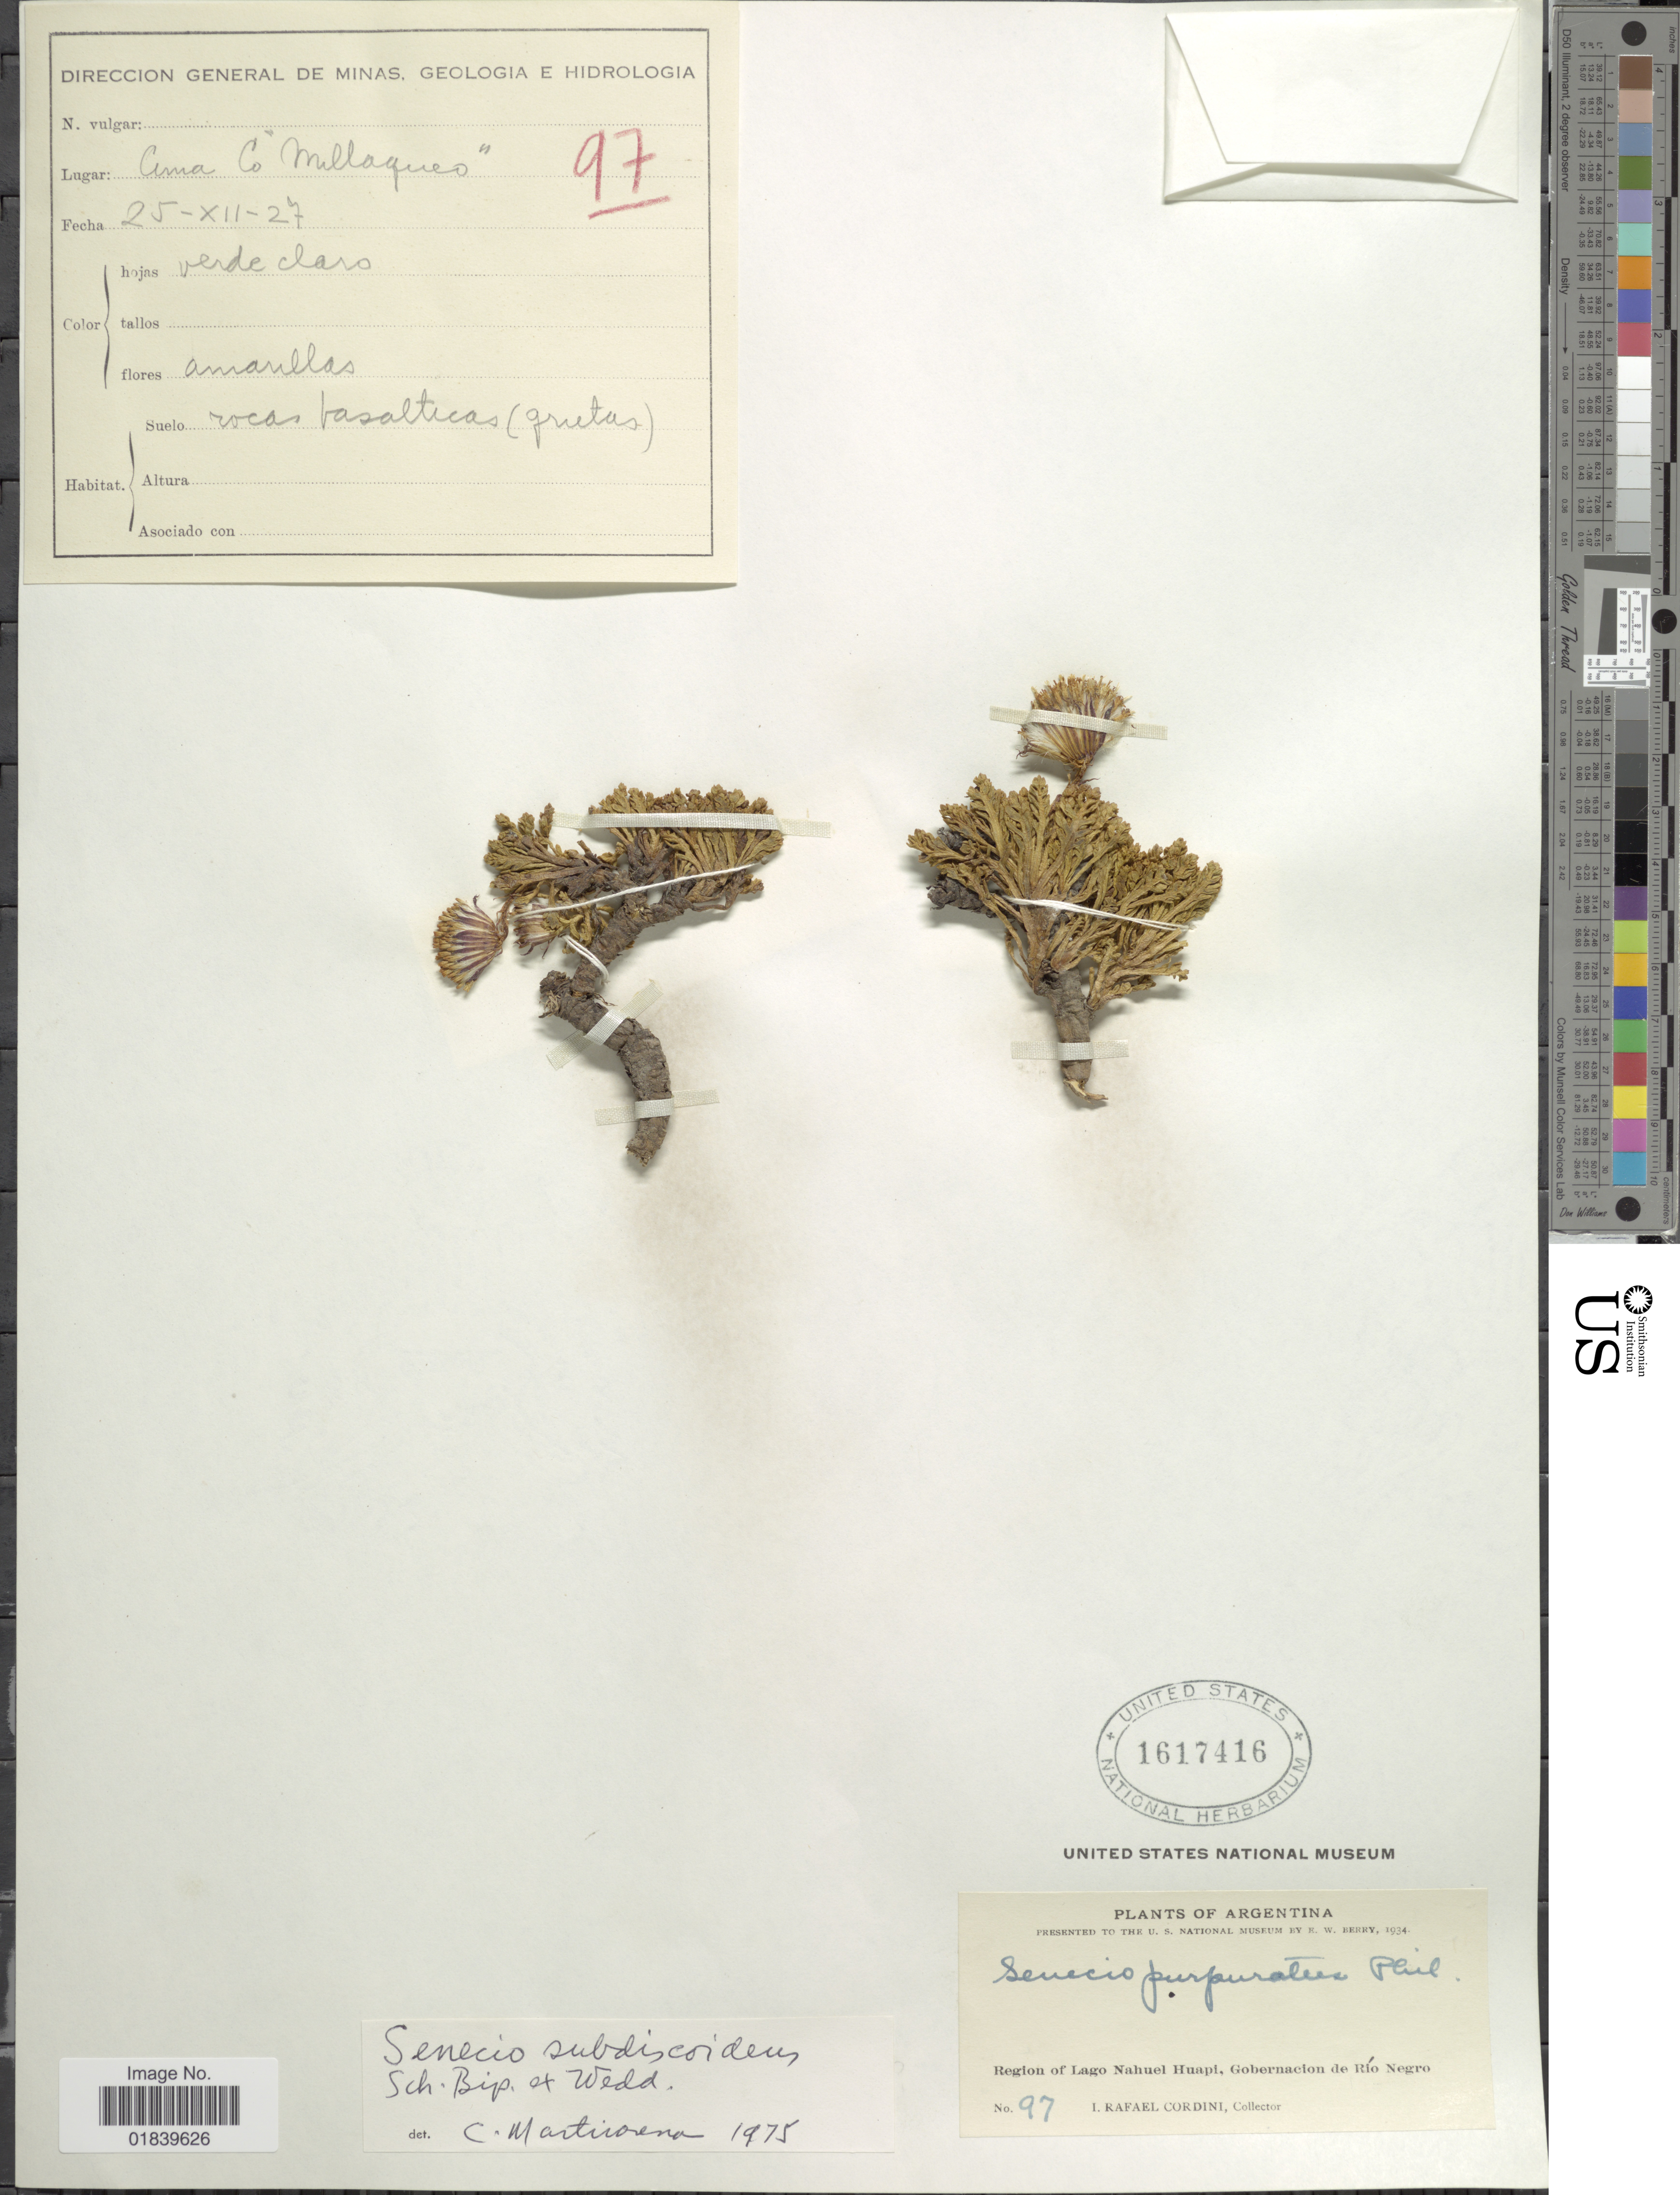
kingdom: Plantae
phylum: Tracheophyta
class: Magnoliopsida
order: Asterales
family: Asteraceae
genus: Senecio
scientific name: Senecio subdiscoideus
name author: Sch. Bip. ex Wedd.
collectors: I. Cordini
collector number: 97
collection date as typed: Transcribed d/m/y: 25/12/27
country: Argentina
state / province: Rio Negro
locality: Region of Lago Nahuel Huapi, Gobernacion de Rio Negro,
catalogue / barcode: US 1617416